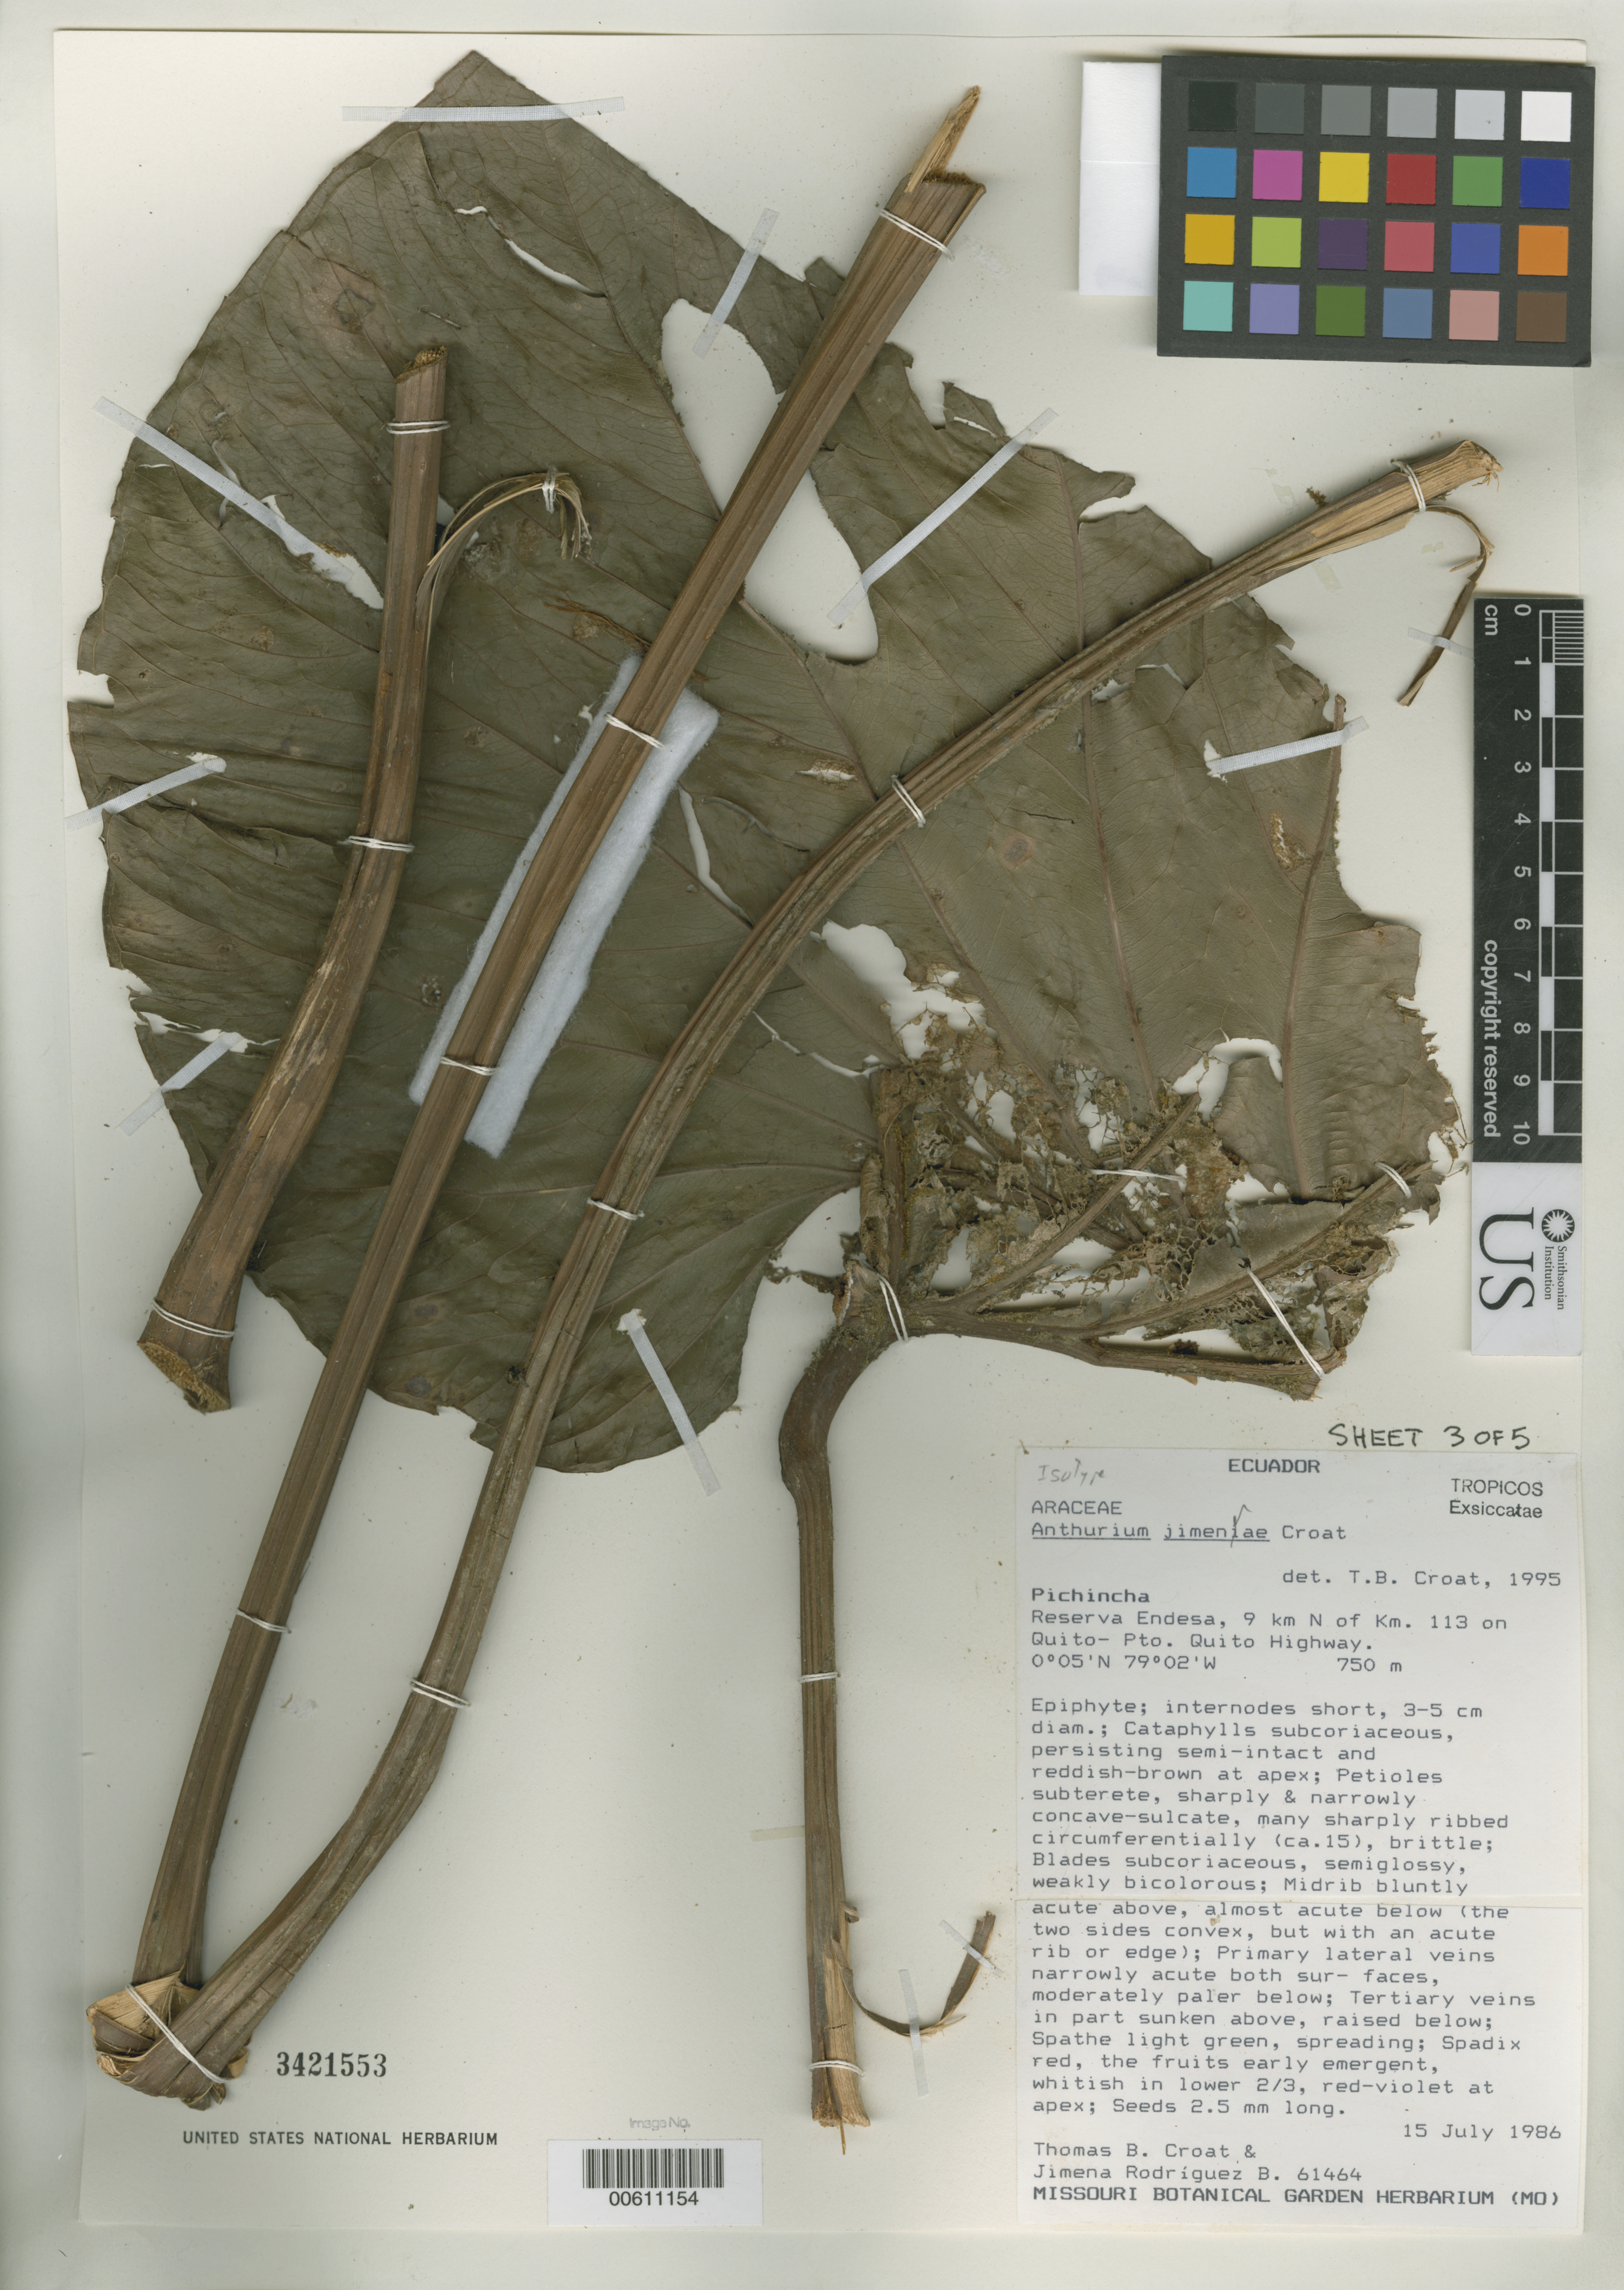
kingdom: Plantae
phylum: Tracheophyta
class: Liliopsida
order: Alismatales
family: Araceae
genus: Anthurium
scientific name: Anthurium jimenae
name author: Croat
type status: Isotype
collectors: T. B. Croat & J. Rodriguez B.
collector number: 61464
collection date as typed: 15 Jul 1986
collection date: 1986-07-15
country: Ecuador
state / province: Pichincha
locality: Reserva Endesa, N on Quito-Pto. Quito Highway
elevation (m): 750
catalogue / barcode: US 3421553